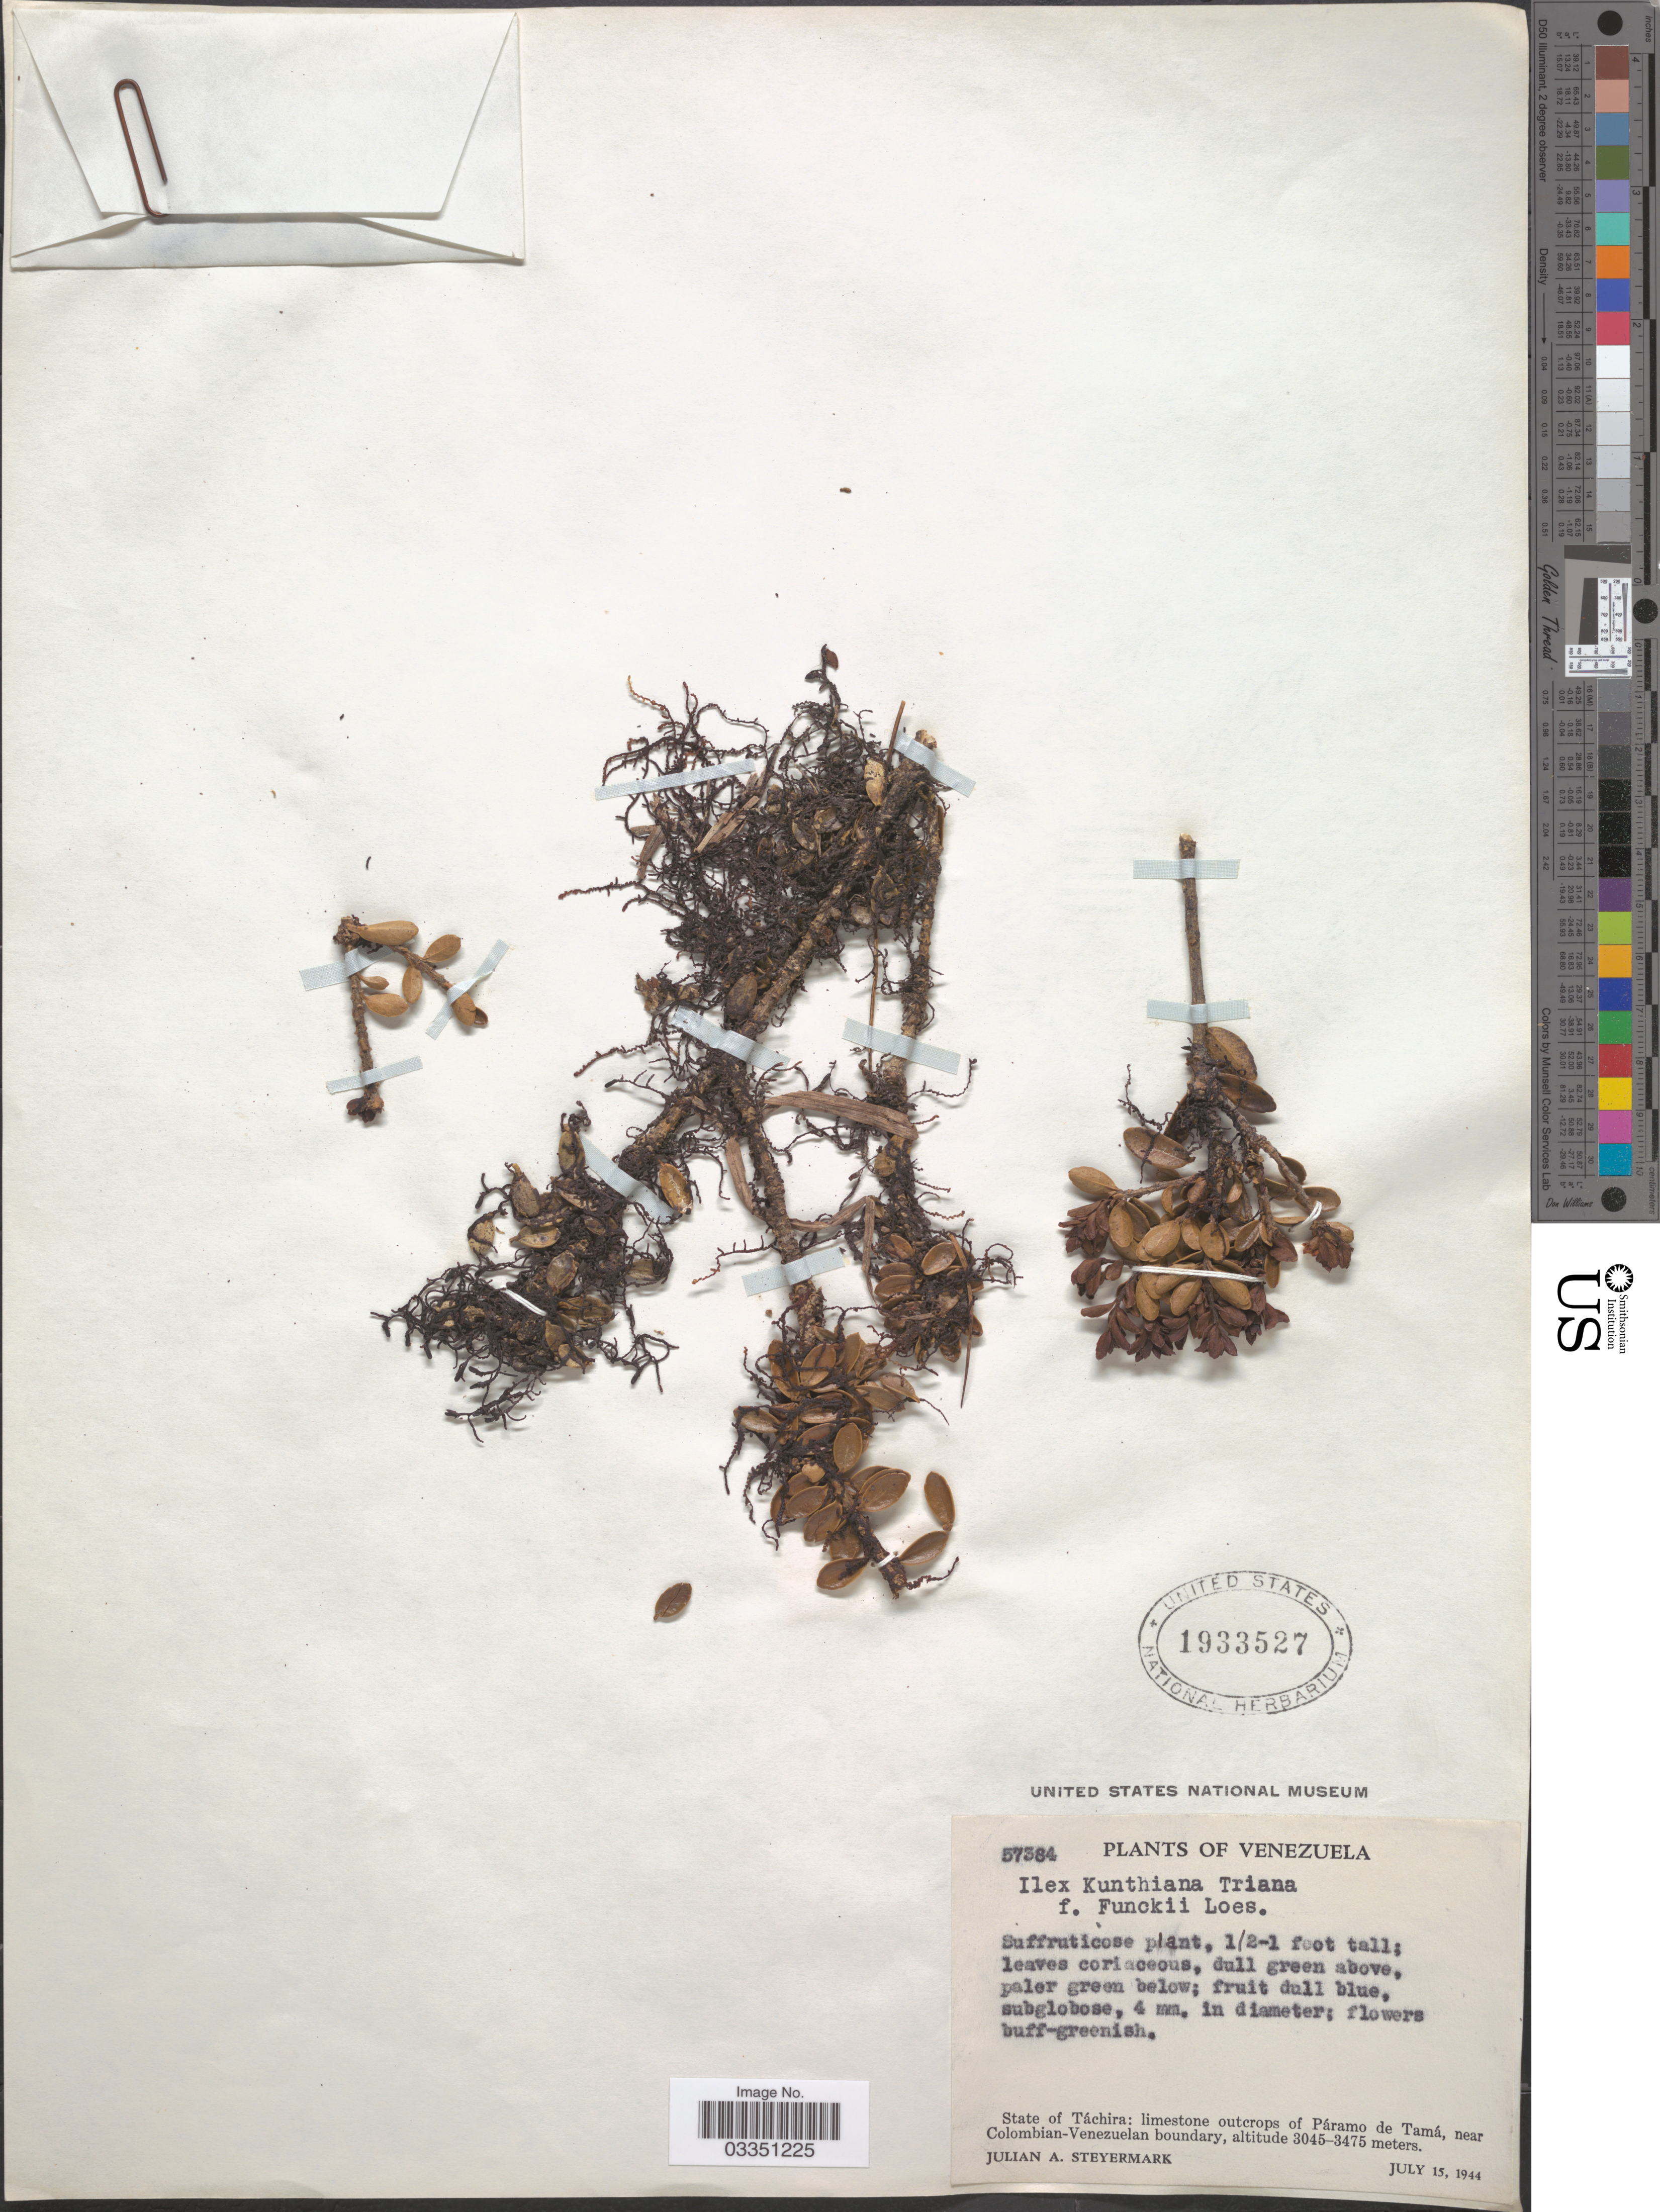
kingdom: Plantae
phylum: Tracheophyta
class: Magnoliopsida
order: Aquifoliales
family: Aquifoliaceae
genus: Ilex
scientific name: Ilex kunthiana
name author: Triana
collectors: J. Steyermark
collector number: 57384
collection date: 1944-07-15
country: Venezuela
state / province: Tachira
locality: Limestone outcrops of Páramo de Tamá, near Colombian-Venezuelan boundary.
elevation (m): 3045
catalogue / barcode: US 1933527